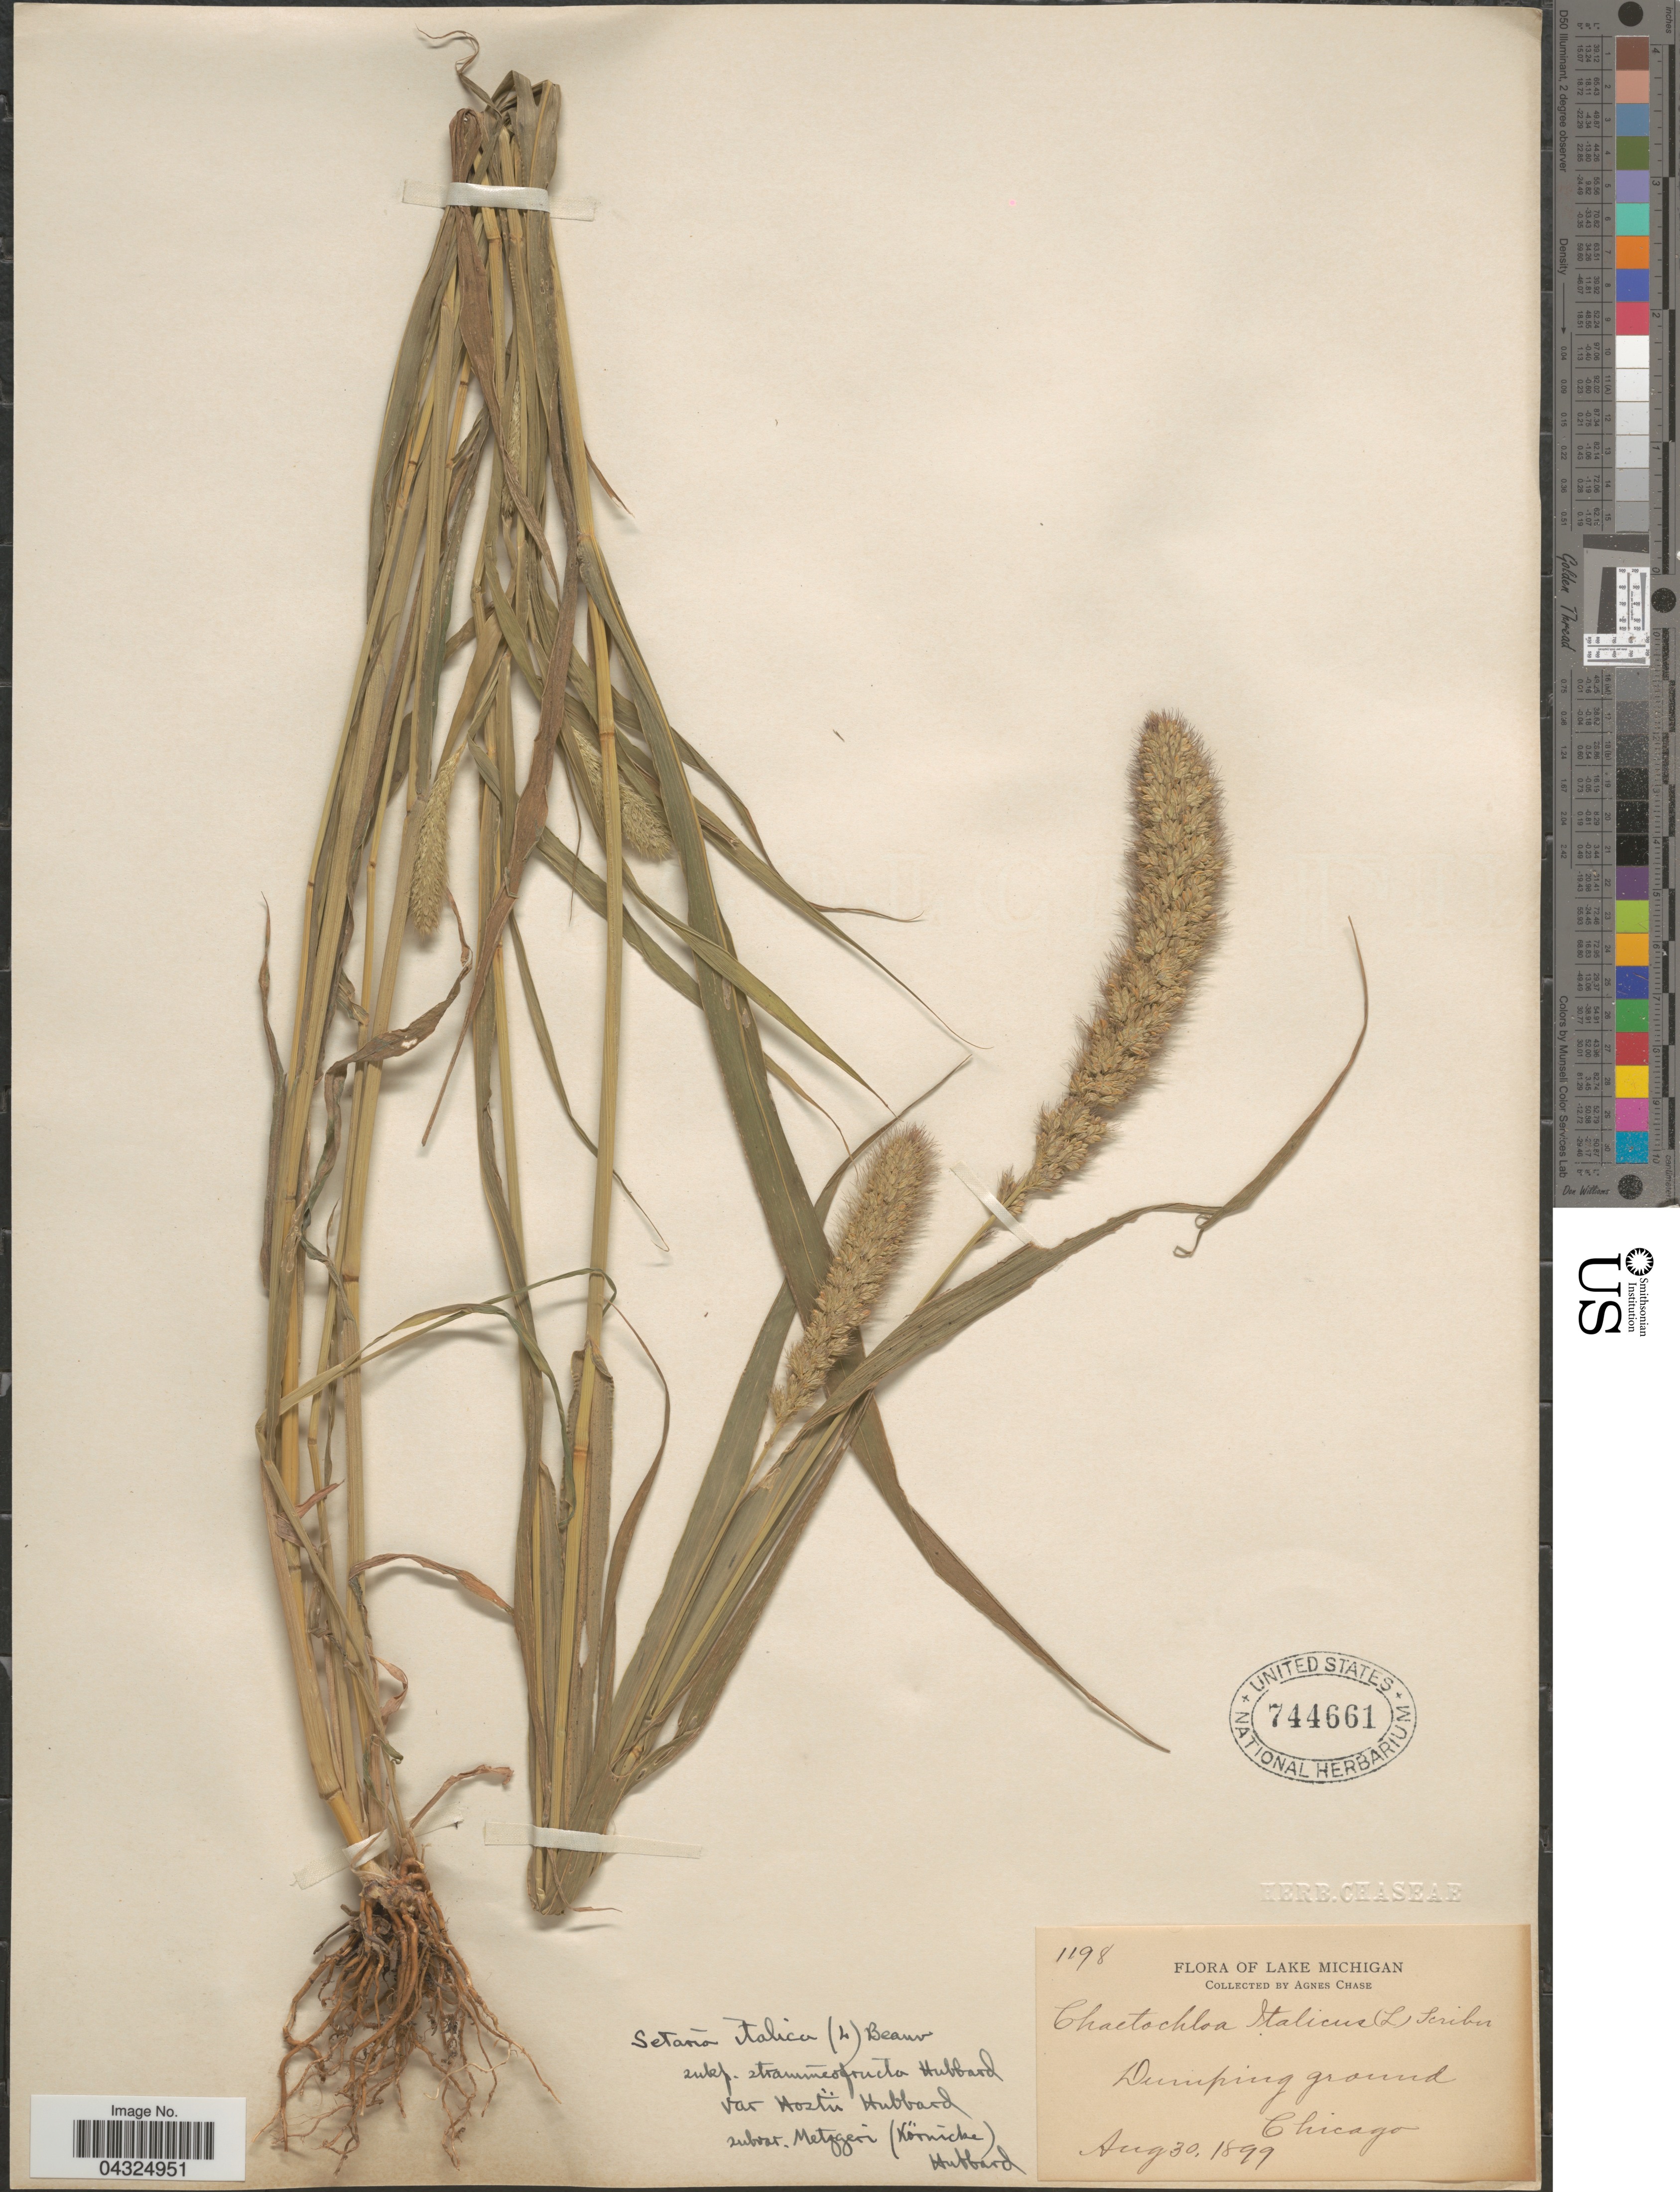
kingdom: Plantae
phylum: Tracheophyta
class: Liliopsida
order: Poales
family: Poaceae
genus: Setaria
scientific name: Setaria italica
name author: (L.) P. Beauv.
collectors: A. Chase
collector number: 1198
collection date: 1899-08-30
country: United States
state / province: Michigan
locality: Lake Michigan. Dumping ground. Chicago.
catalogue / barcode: US 744661